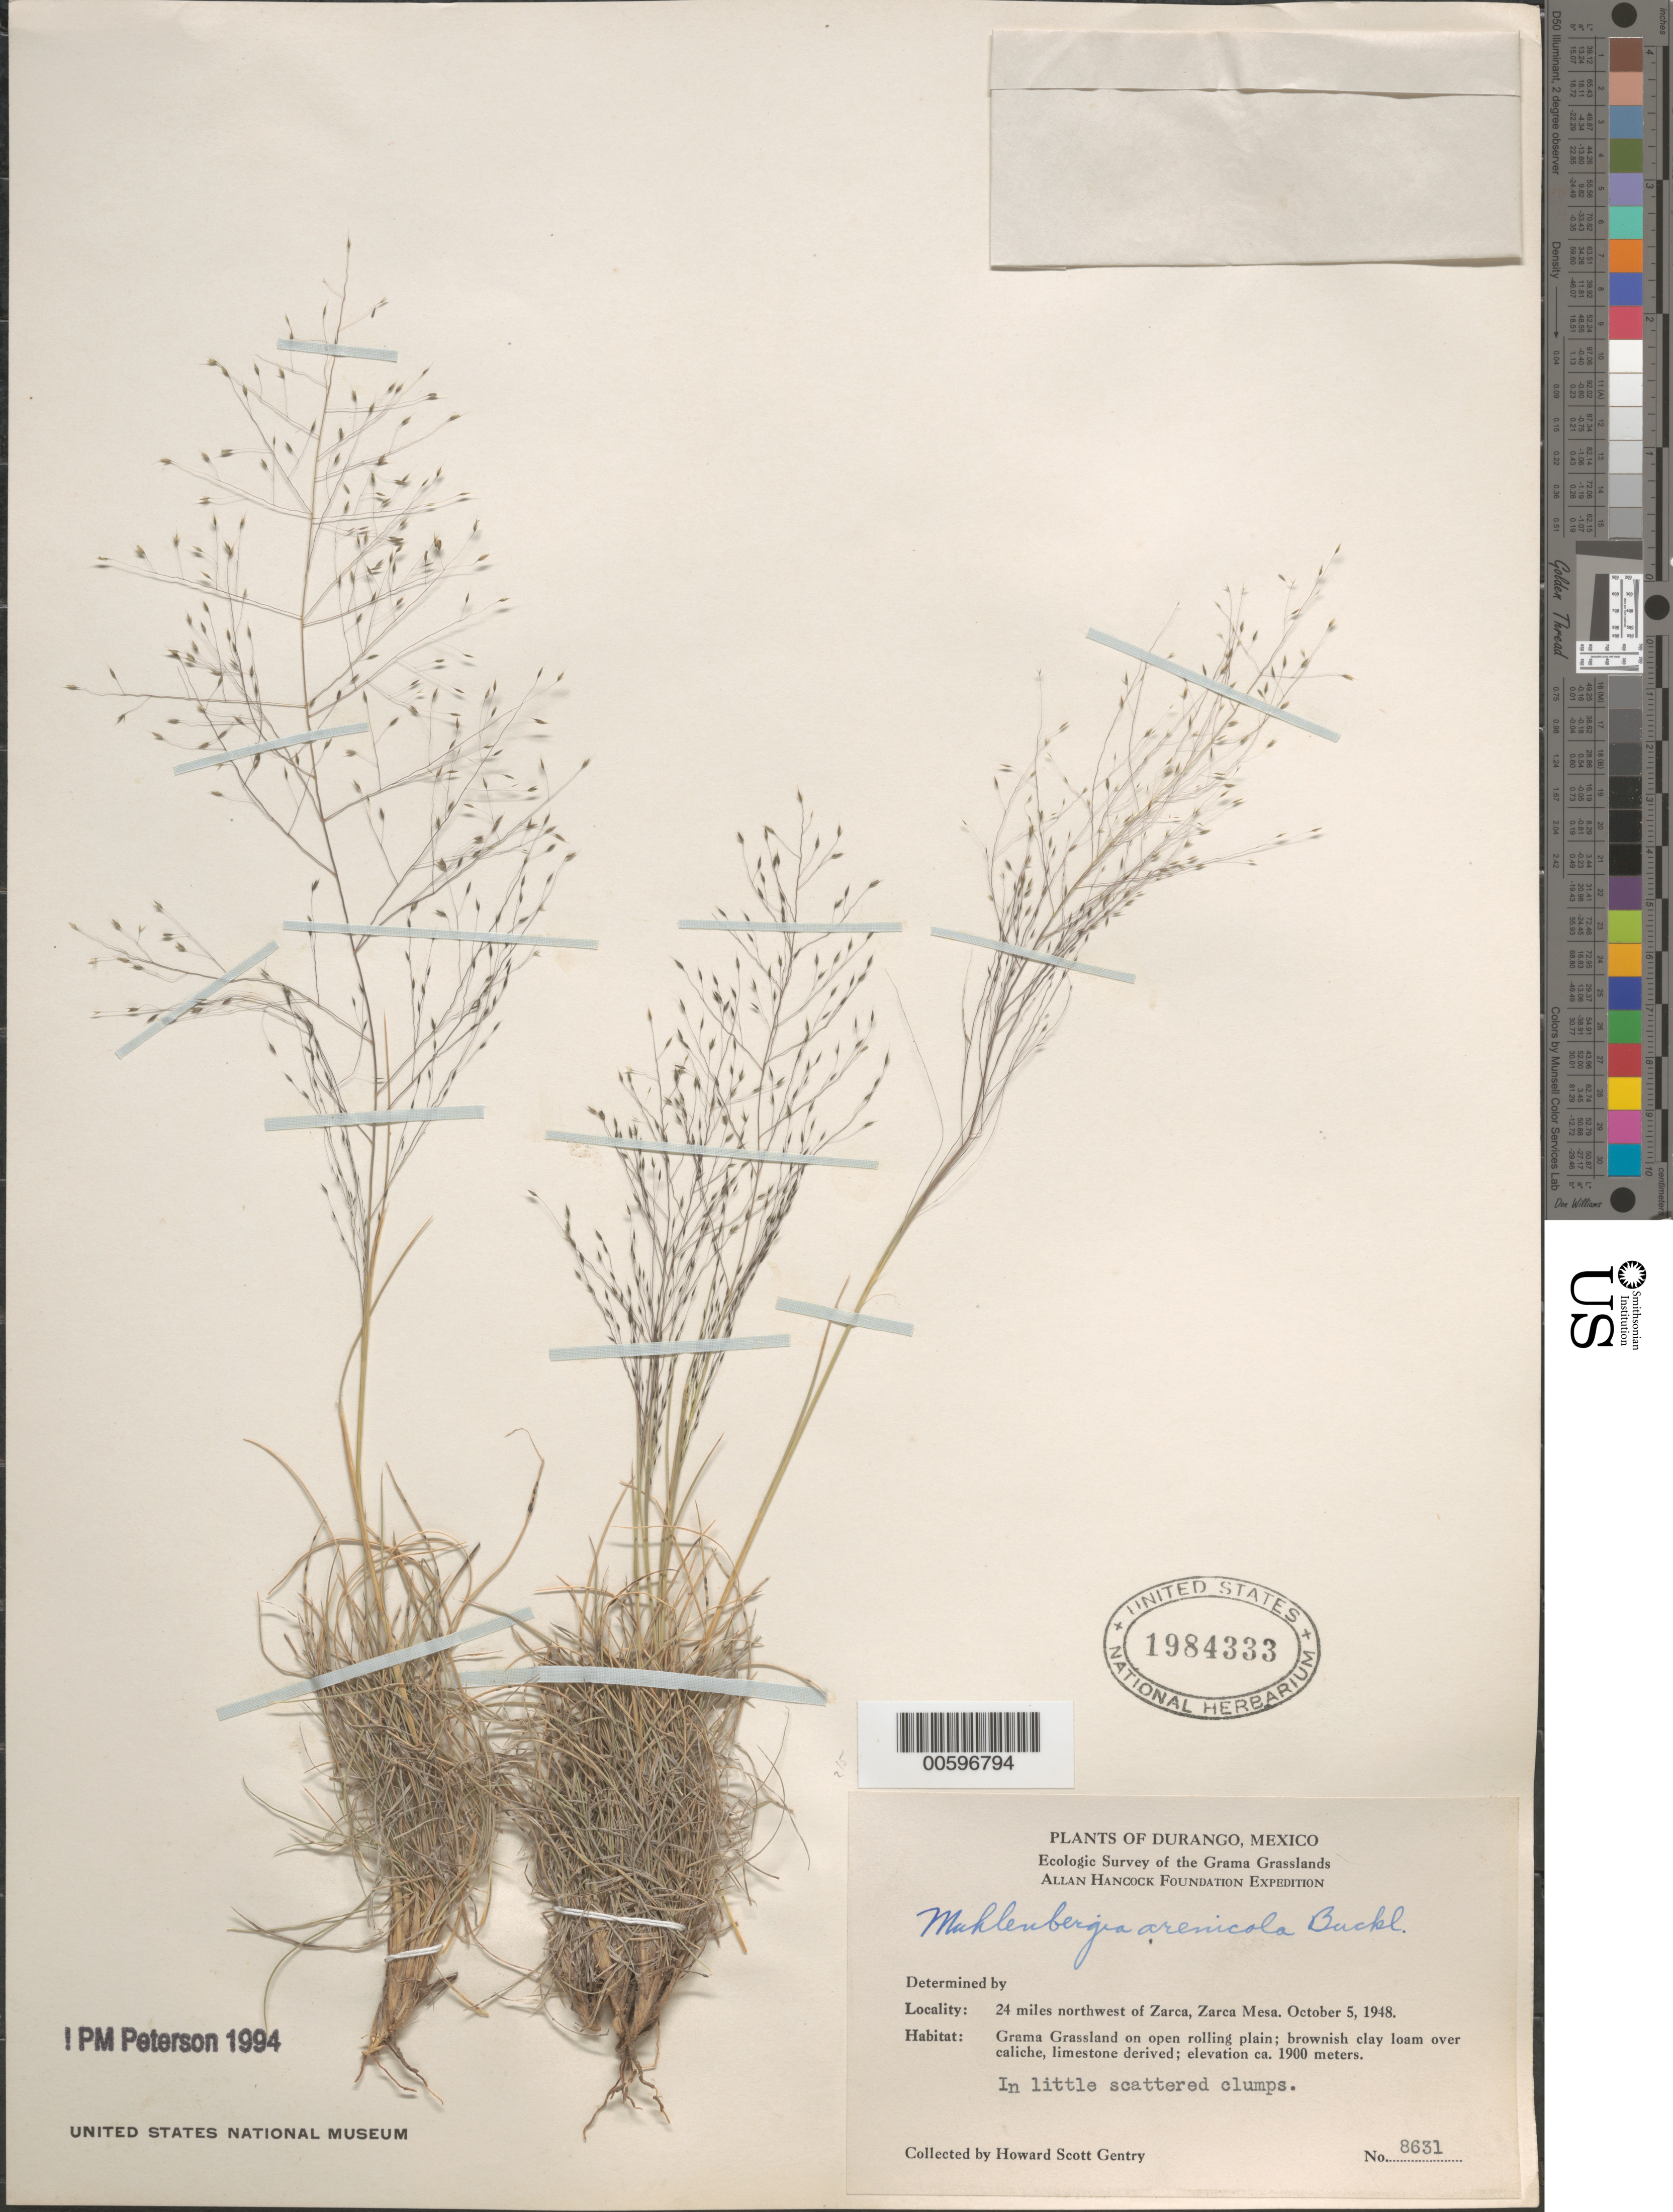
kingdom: Plantae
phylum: Tracheophyta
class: Liliopsida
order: Poales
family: Poaceae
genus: Muhlenbergia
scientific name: Muhlenbergia arenicola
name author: Buckley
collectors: H. S. Gentry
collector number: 8631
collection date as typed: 5 Oct 1948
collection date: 1948-10-05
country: Mexico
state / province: Durango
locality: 24 mi NW of Zarca, Zarca Mesa.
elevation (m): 1900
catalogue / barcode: US 1984333